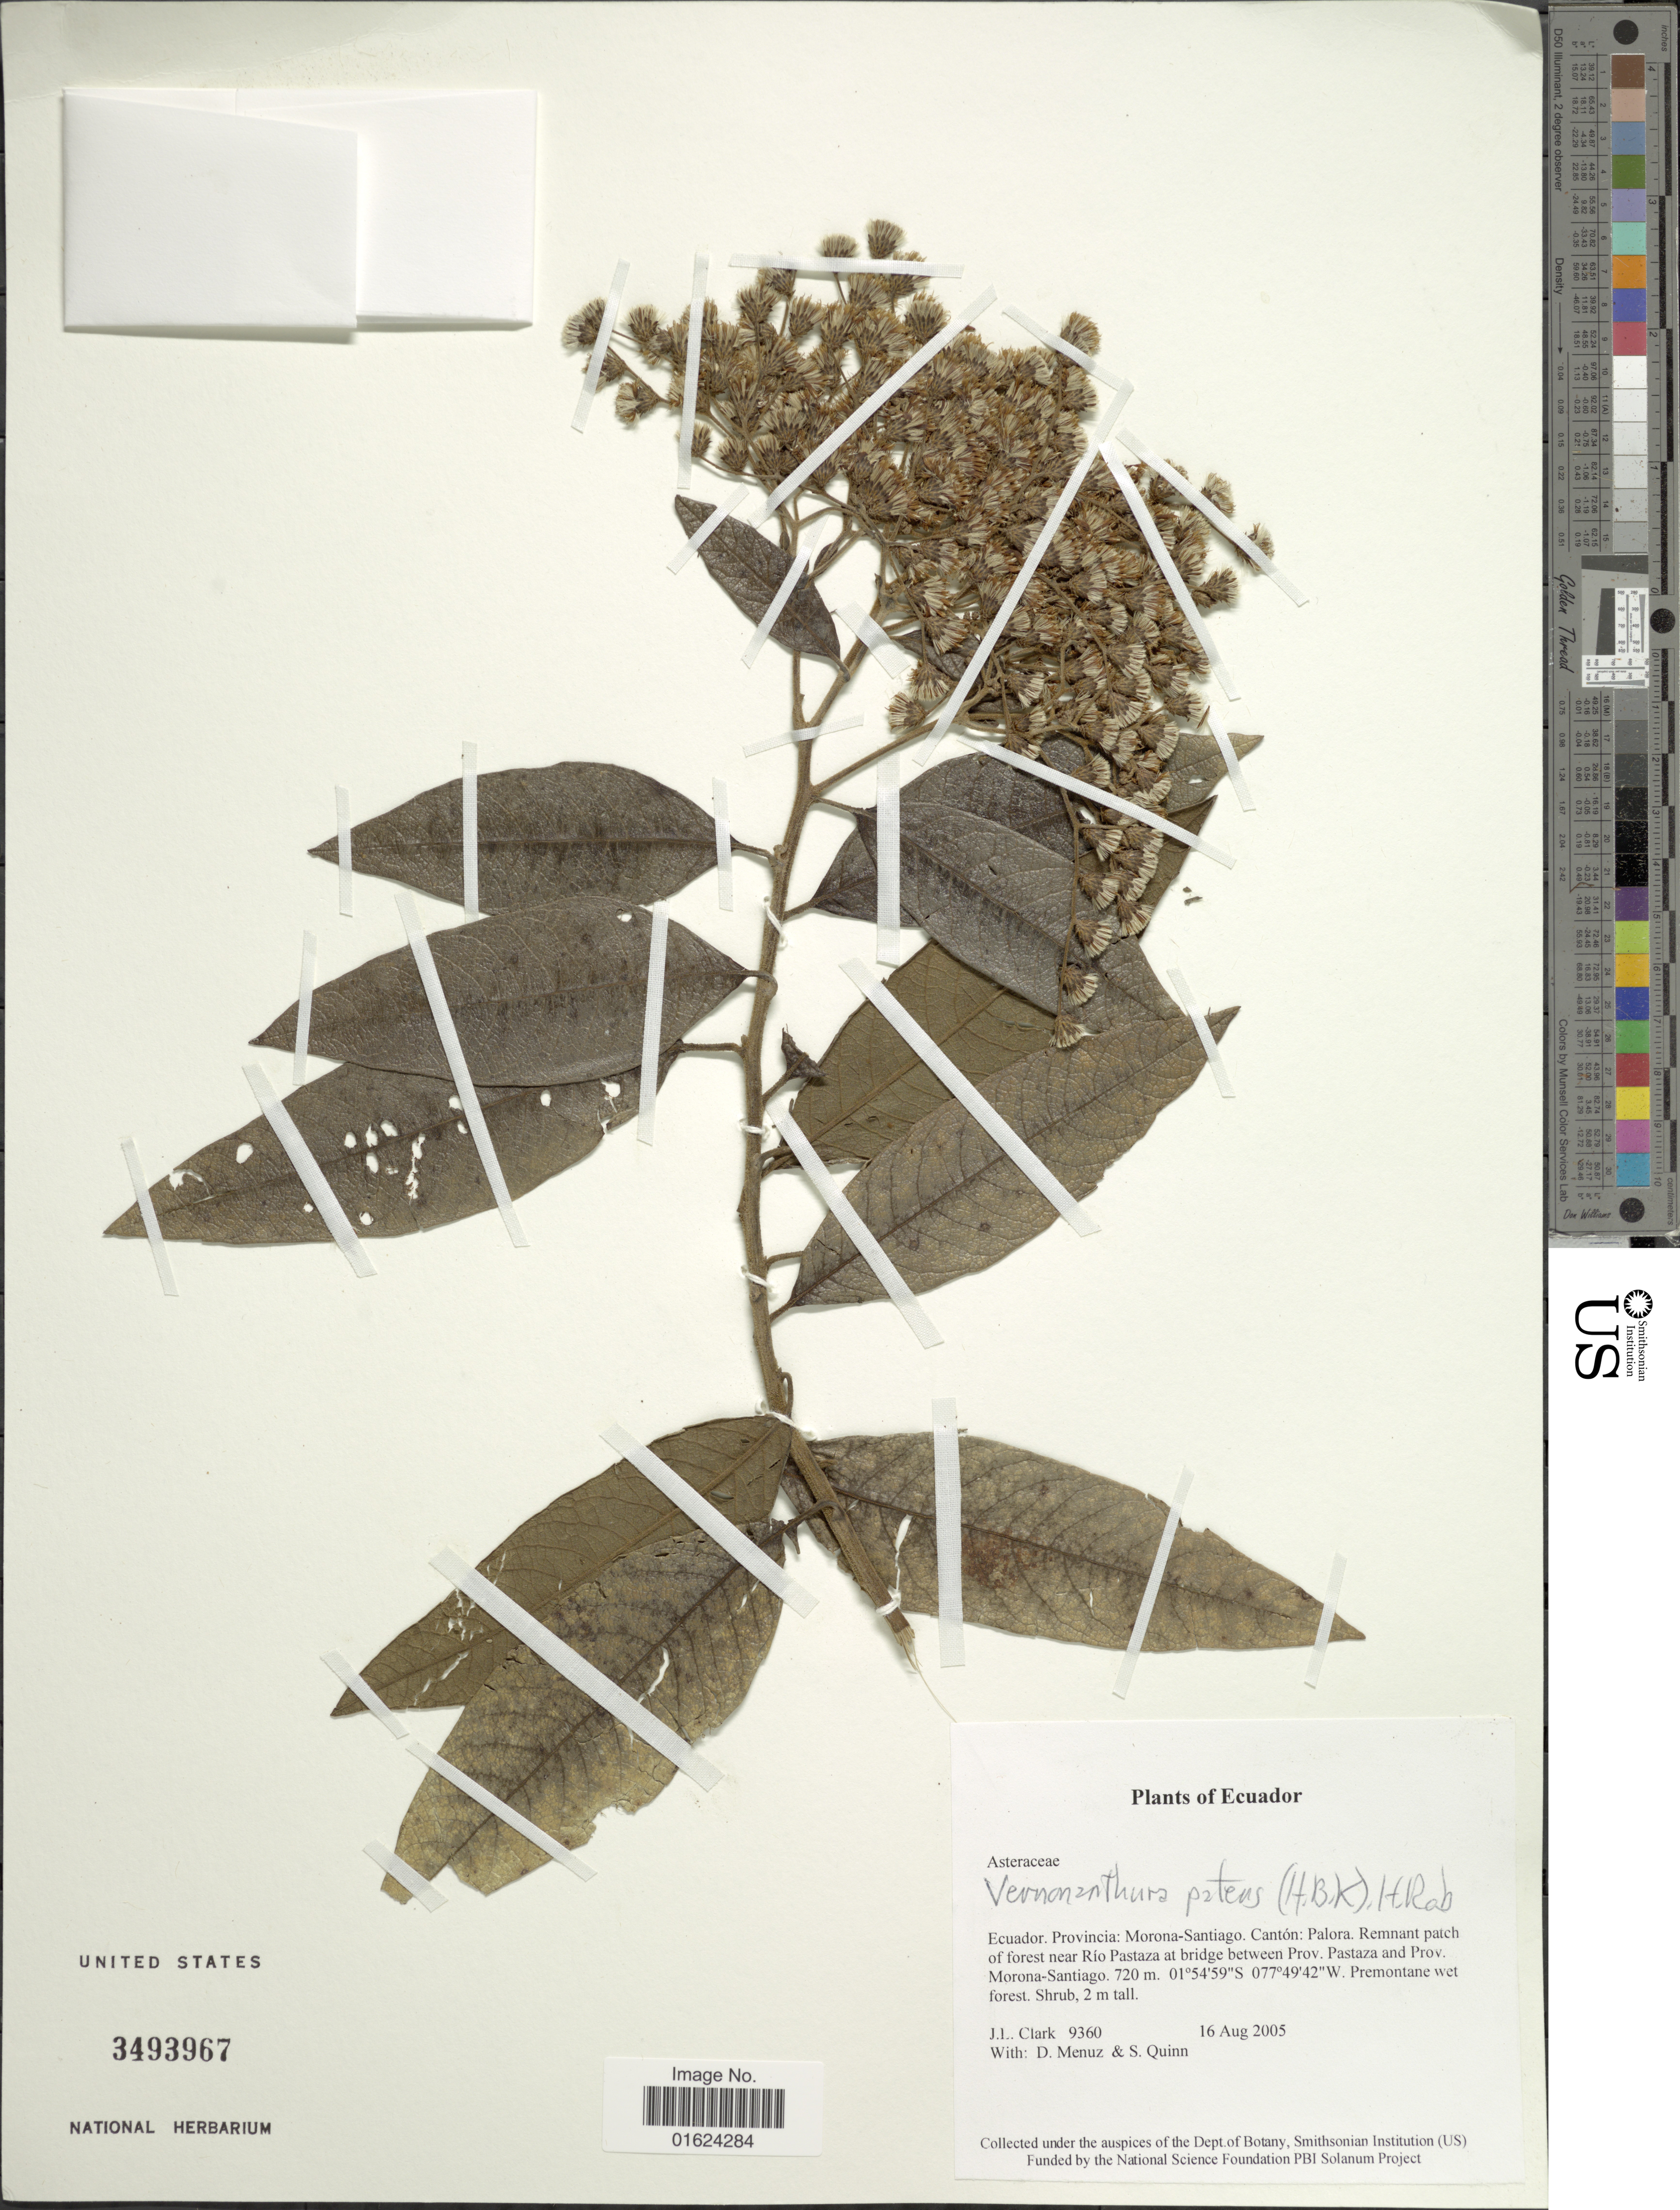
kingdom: Plantae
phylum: Tracheophyta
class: Magnoliopsida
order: Asterales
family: Asteraceae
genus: Vernonanthura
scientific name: Vernonanthura patens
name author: (Kunth) H. Rob.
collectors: J. L. Clark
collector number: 9360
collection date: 2005-08-16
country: Ecuador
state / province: Morona-Santiago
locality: Ecuador: Provincia Morona-Santiago, Canton: Palora. Remnant patch of forest near Rio Pastaza at bridge between Prov. Pastaza and Prov. Morona-Santiago.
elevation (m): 720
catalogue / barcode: US 3493967